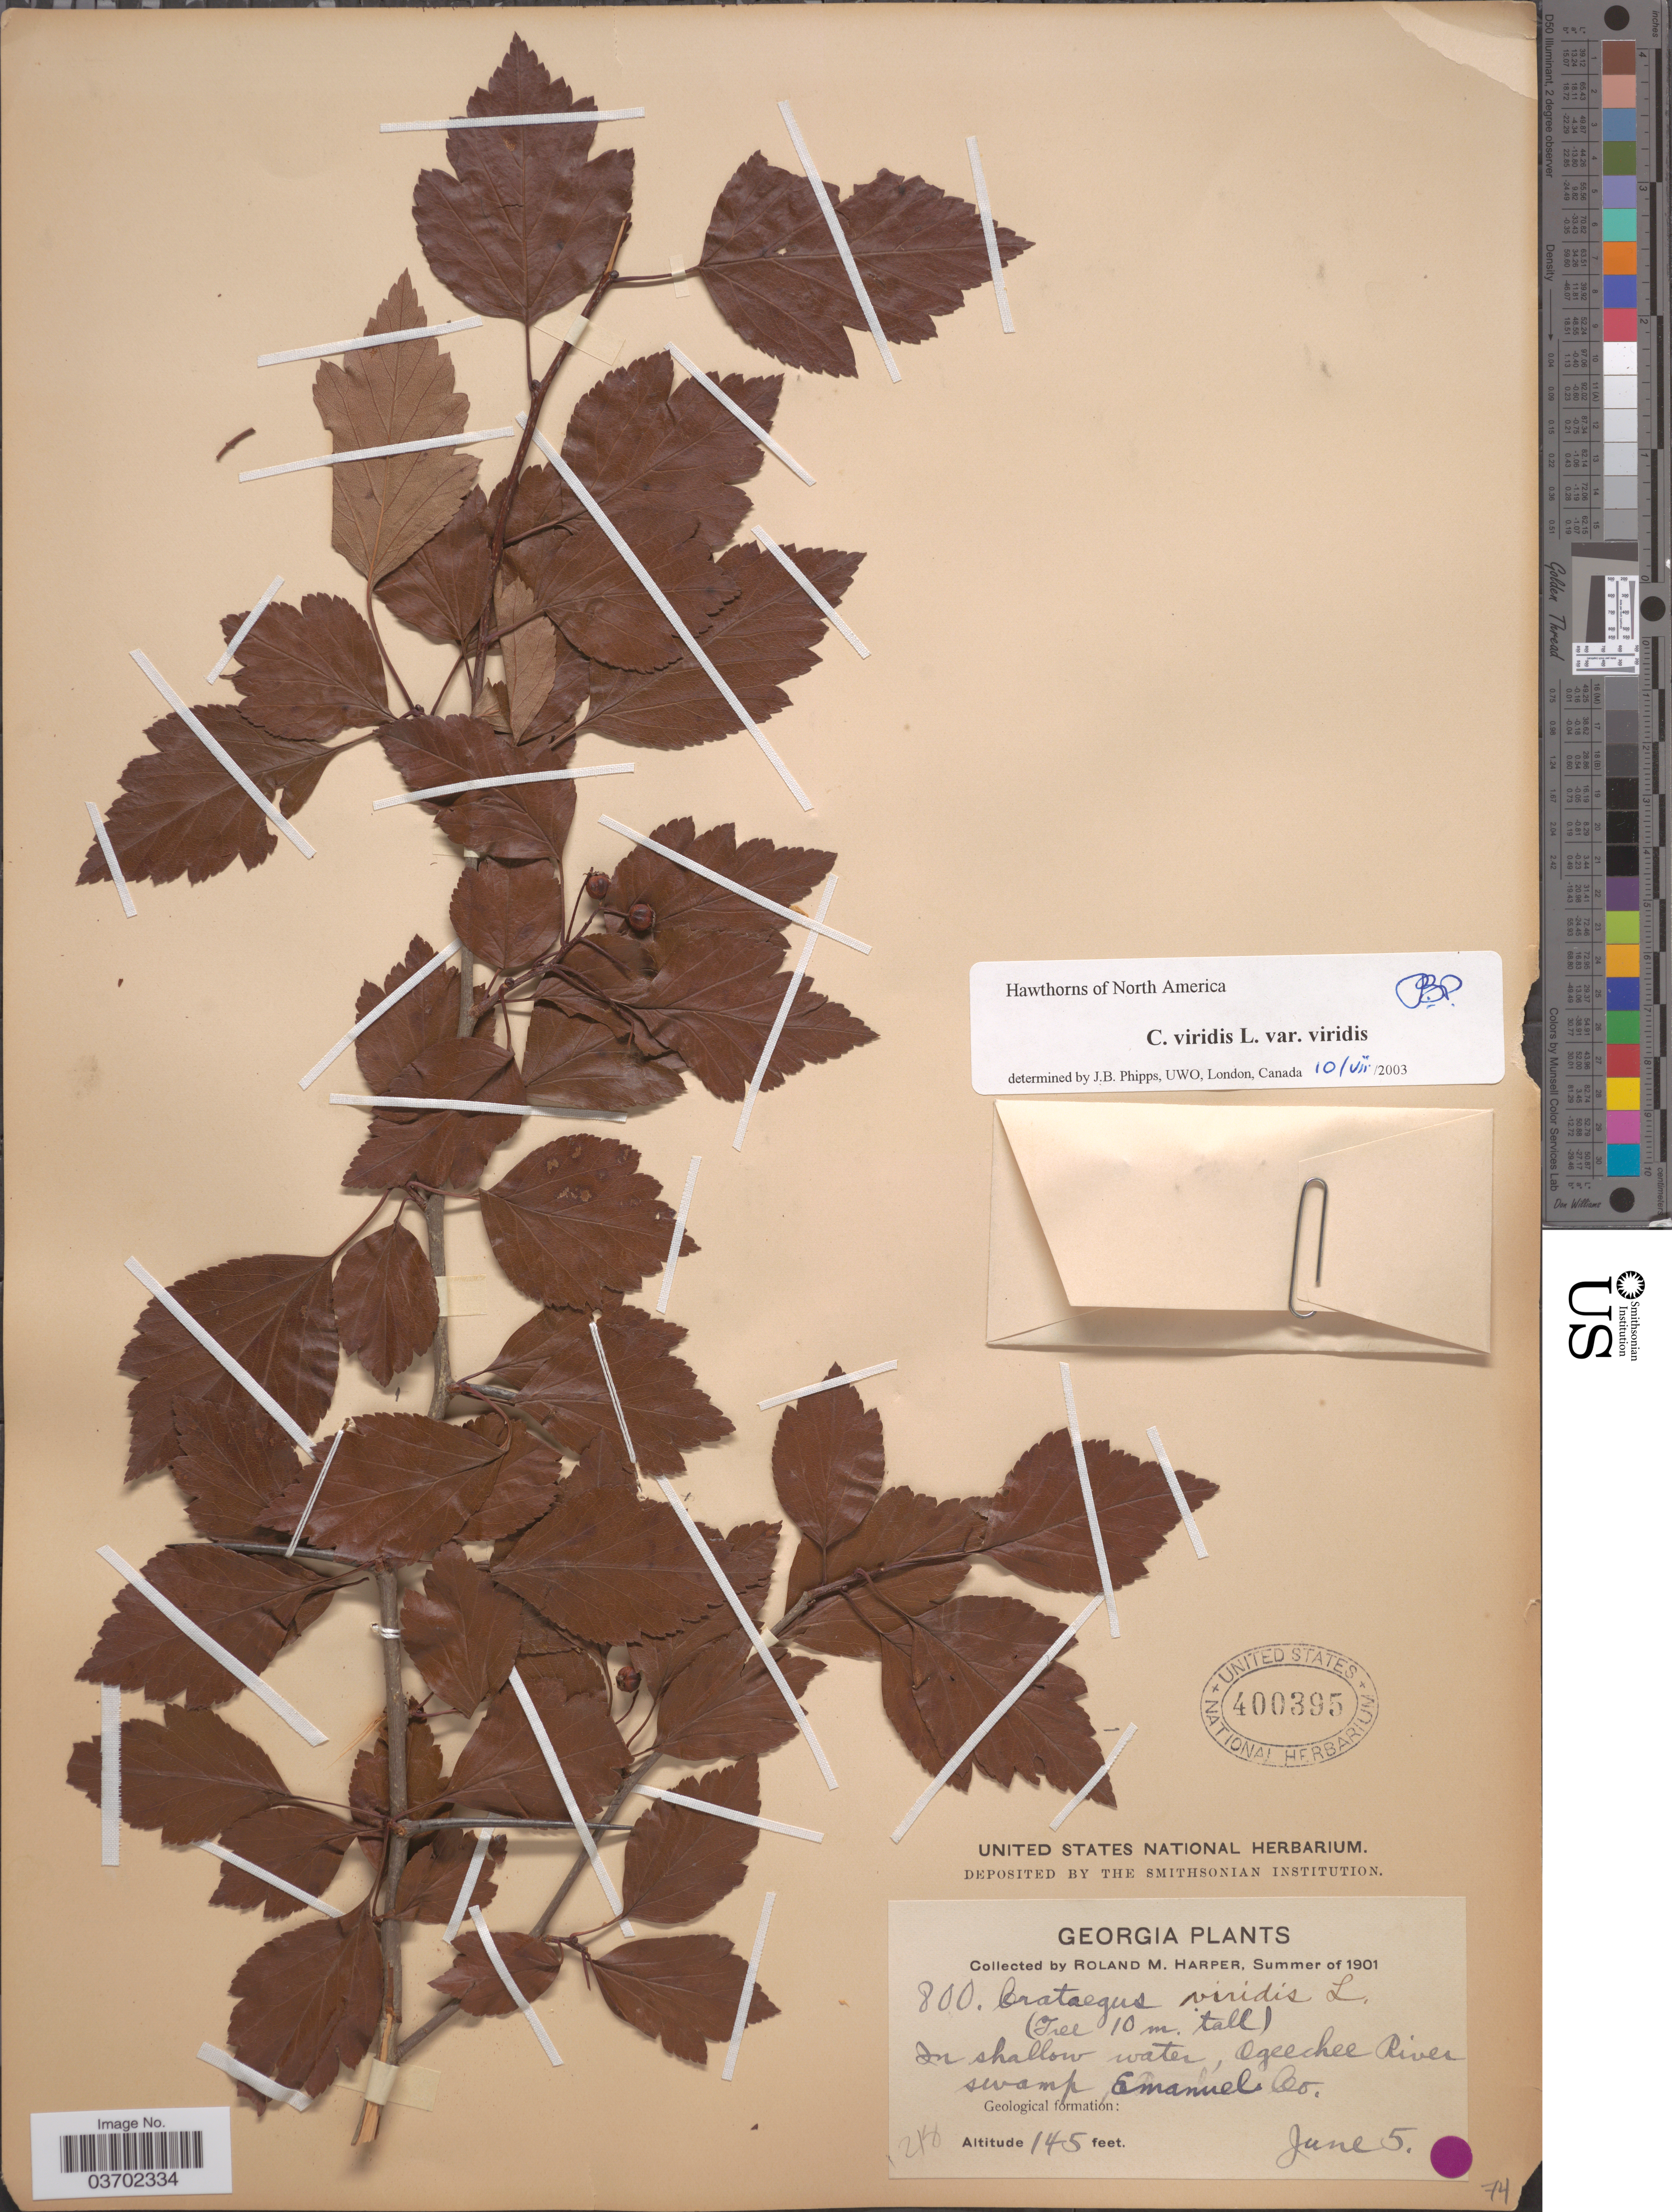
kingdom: Plantae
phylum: Tracheophyta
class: Magnoliopsida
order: Rosales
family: Rosaceae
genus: Crataegus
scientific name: Crataegus viridis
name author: L.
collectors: R. M. Harper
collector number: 800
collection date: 1901-06-05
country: United States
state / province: Georgia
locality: Ogeechee River swamp, Emanuel Co.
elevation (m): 44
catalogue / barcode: US 400395